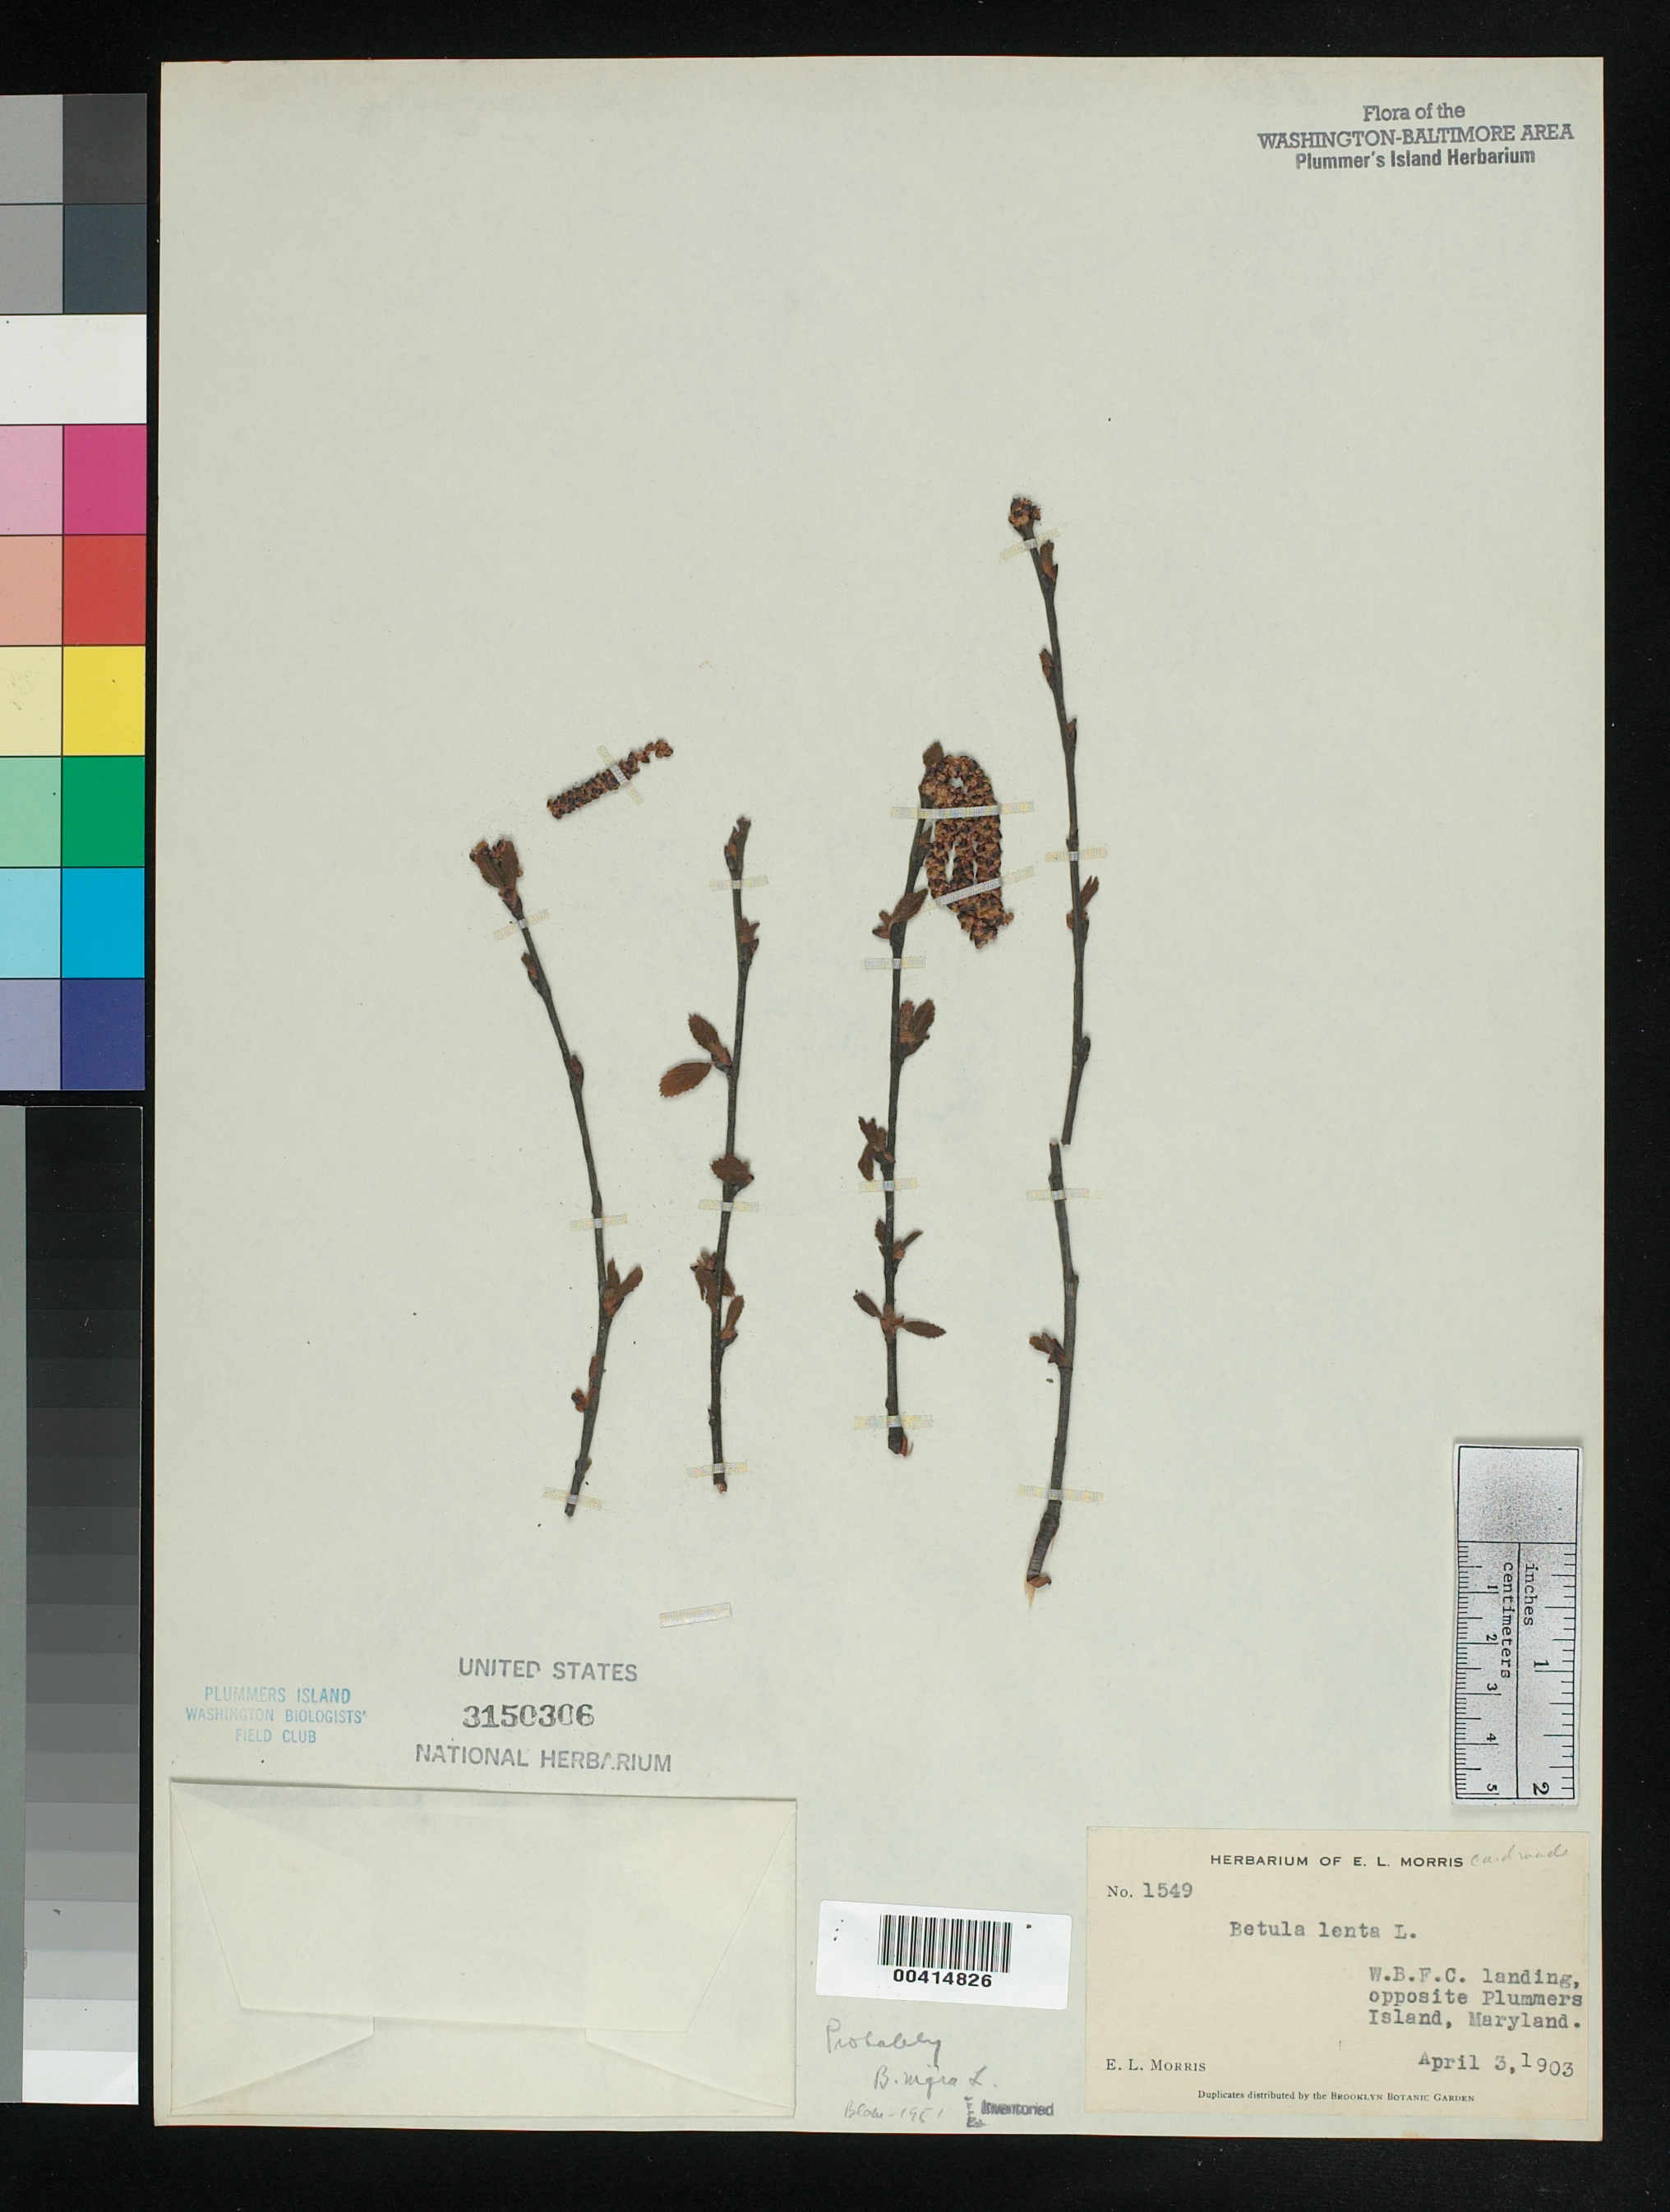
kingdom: Plantae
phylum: Tracheophyta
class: Magnoliopsida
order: Fagales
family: Betulaceae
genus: Betula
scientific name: Betula nigra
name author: L.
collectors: E. L. Morris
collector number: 1549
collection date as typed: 03 Apr 1903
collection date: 1903-04-03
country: United States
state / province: Maryland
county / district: Montgomery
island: Plummers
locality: Plummer's Island; landing opposite Island Plummers Island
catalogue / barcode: US 3150306